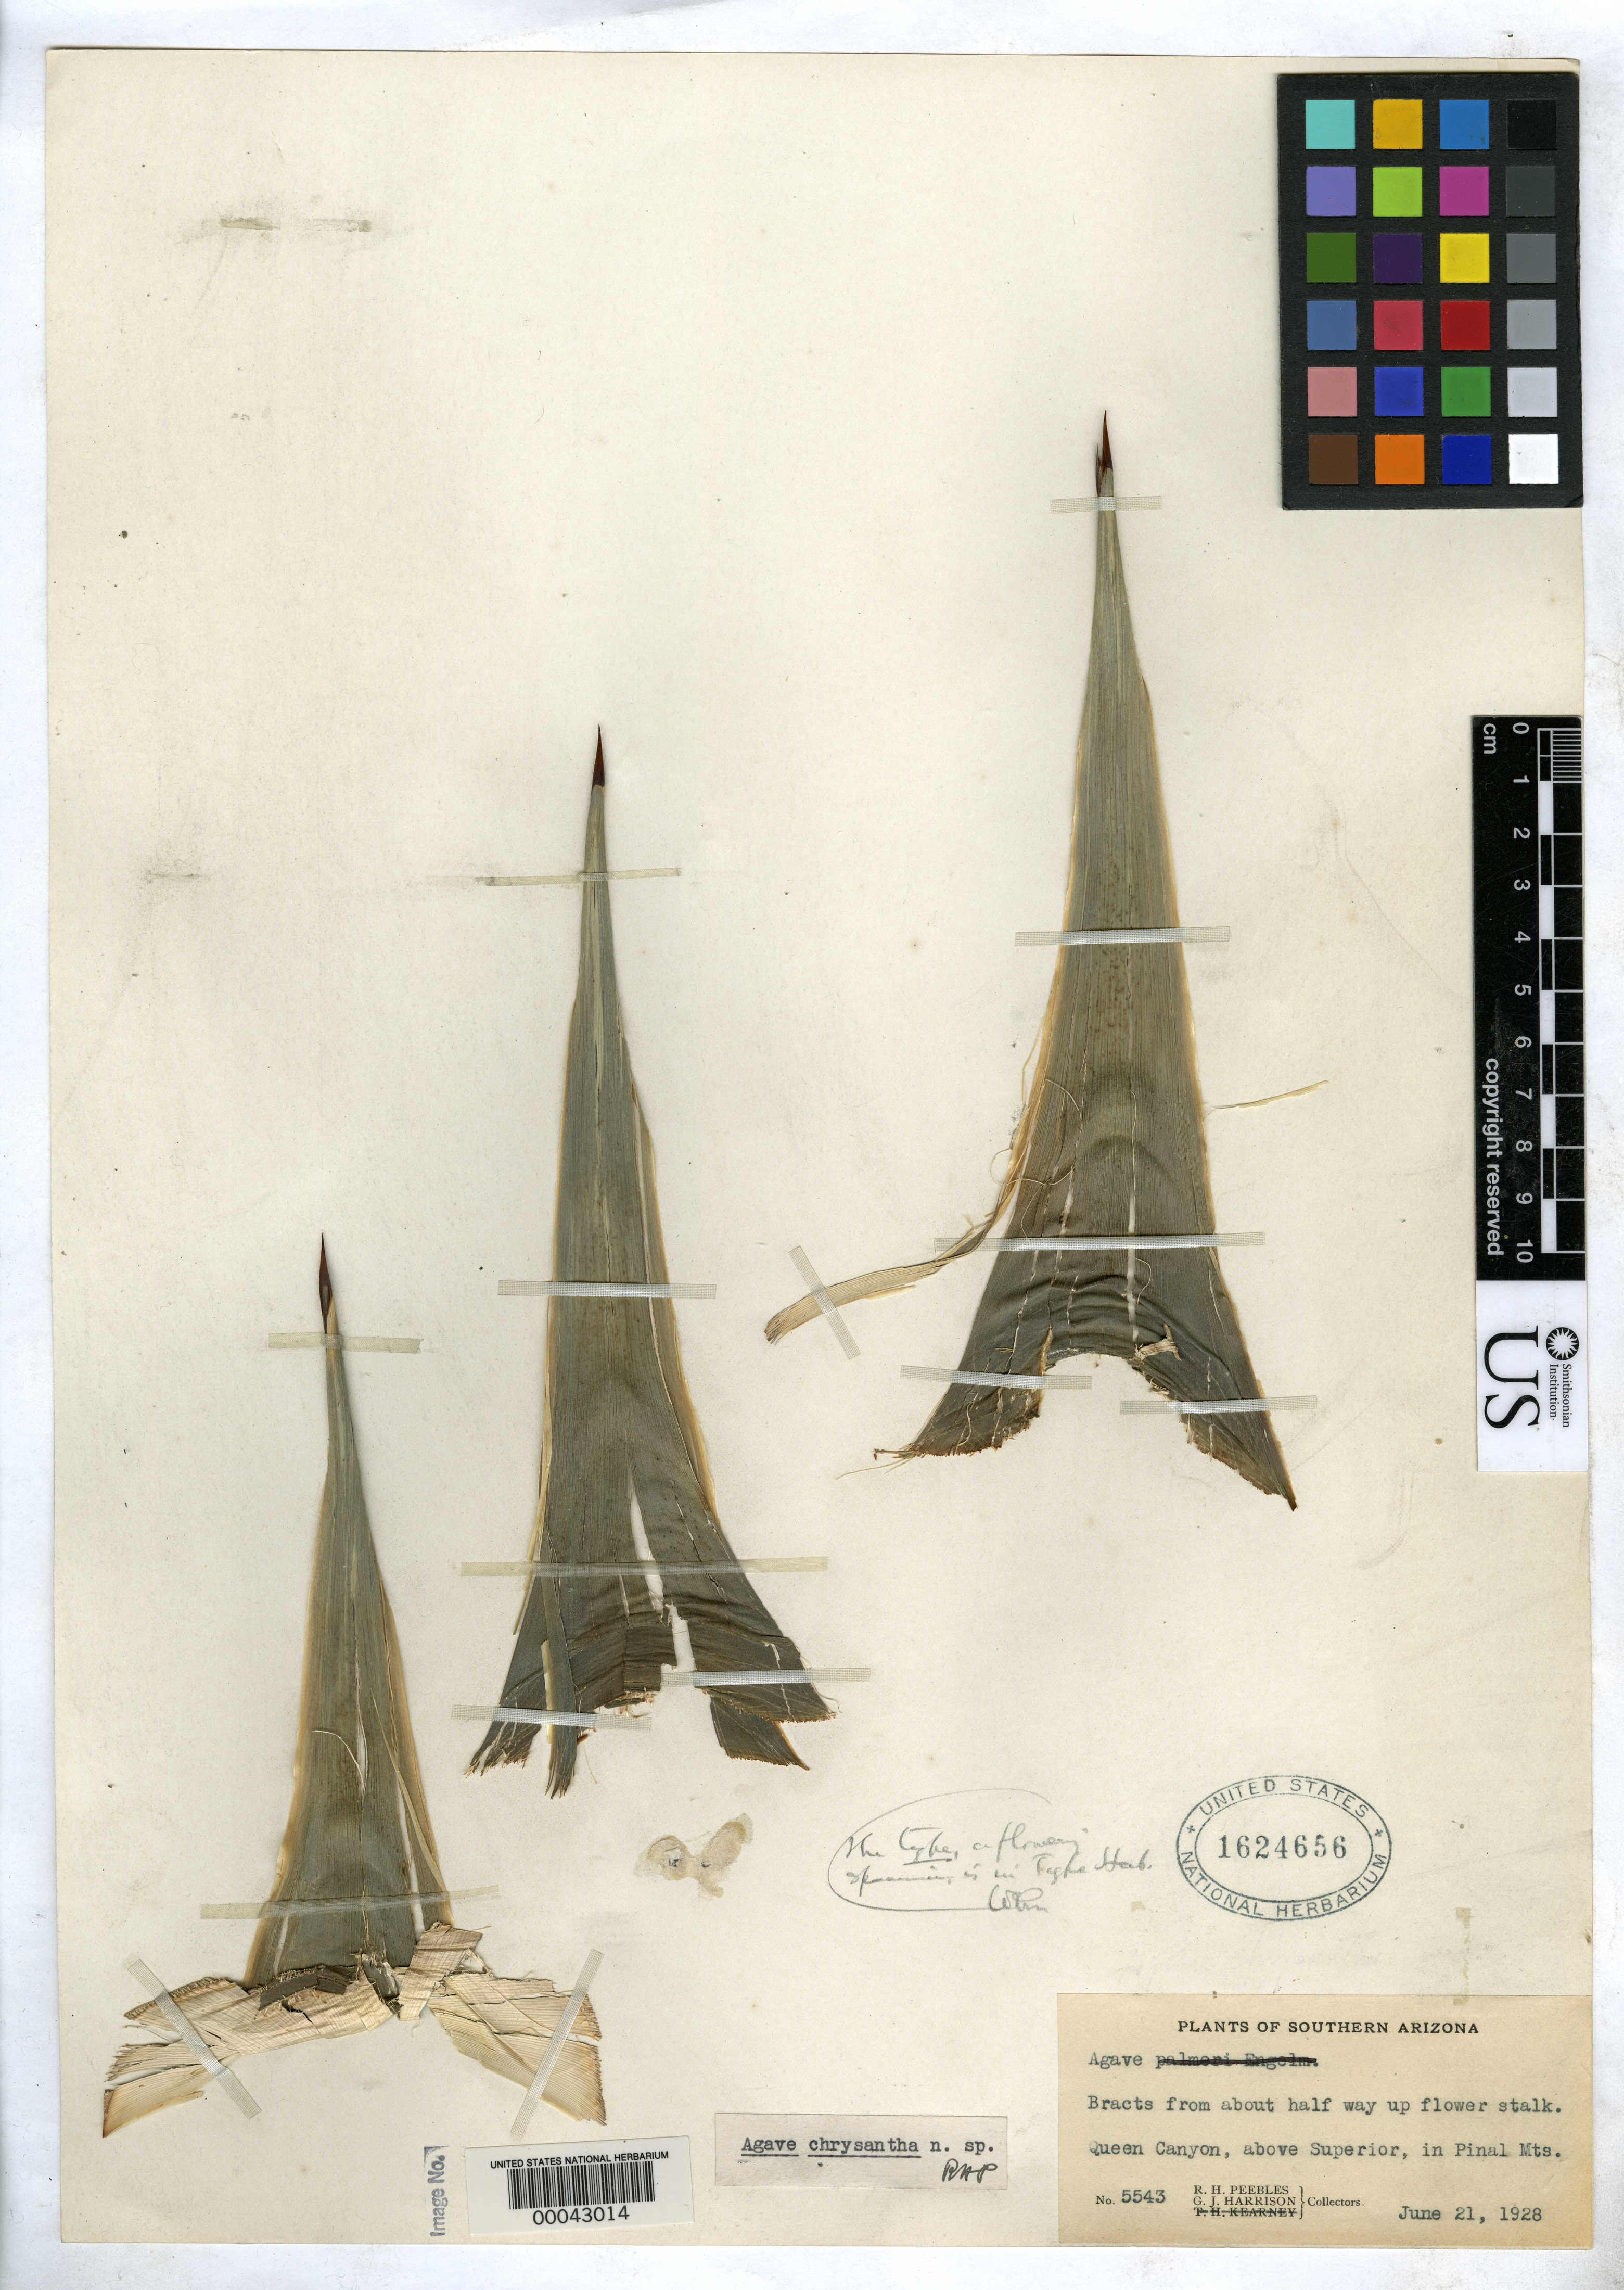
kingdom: Plantae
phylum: Tracheophyta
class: Liliopsida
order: Asparagales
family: Asparagaceae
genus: Agave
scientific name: Agave chrysantha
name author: Peebles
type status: Isotype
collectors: R. H. Peebles & G. J. Harrison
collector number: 5543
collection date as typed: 21 Jun 1928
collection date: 1928-06-21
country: United States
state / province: Arizona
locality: Pinal Mts above Superior, Queen Canyon.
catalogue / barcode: US 1624656